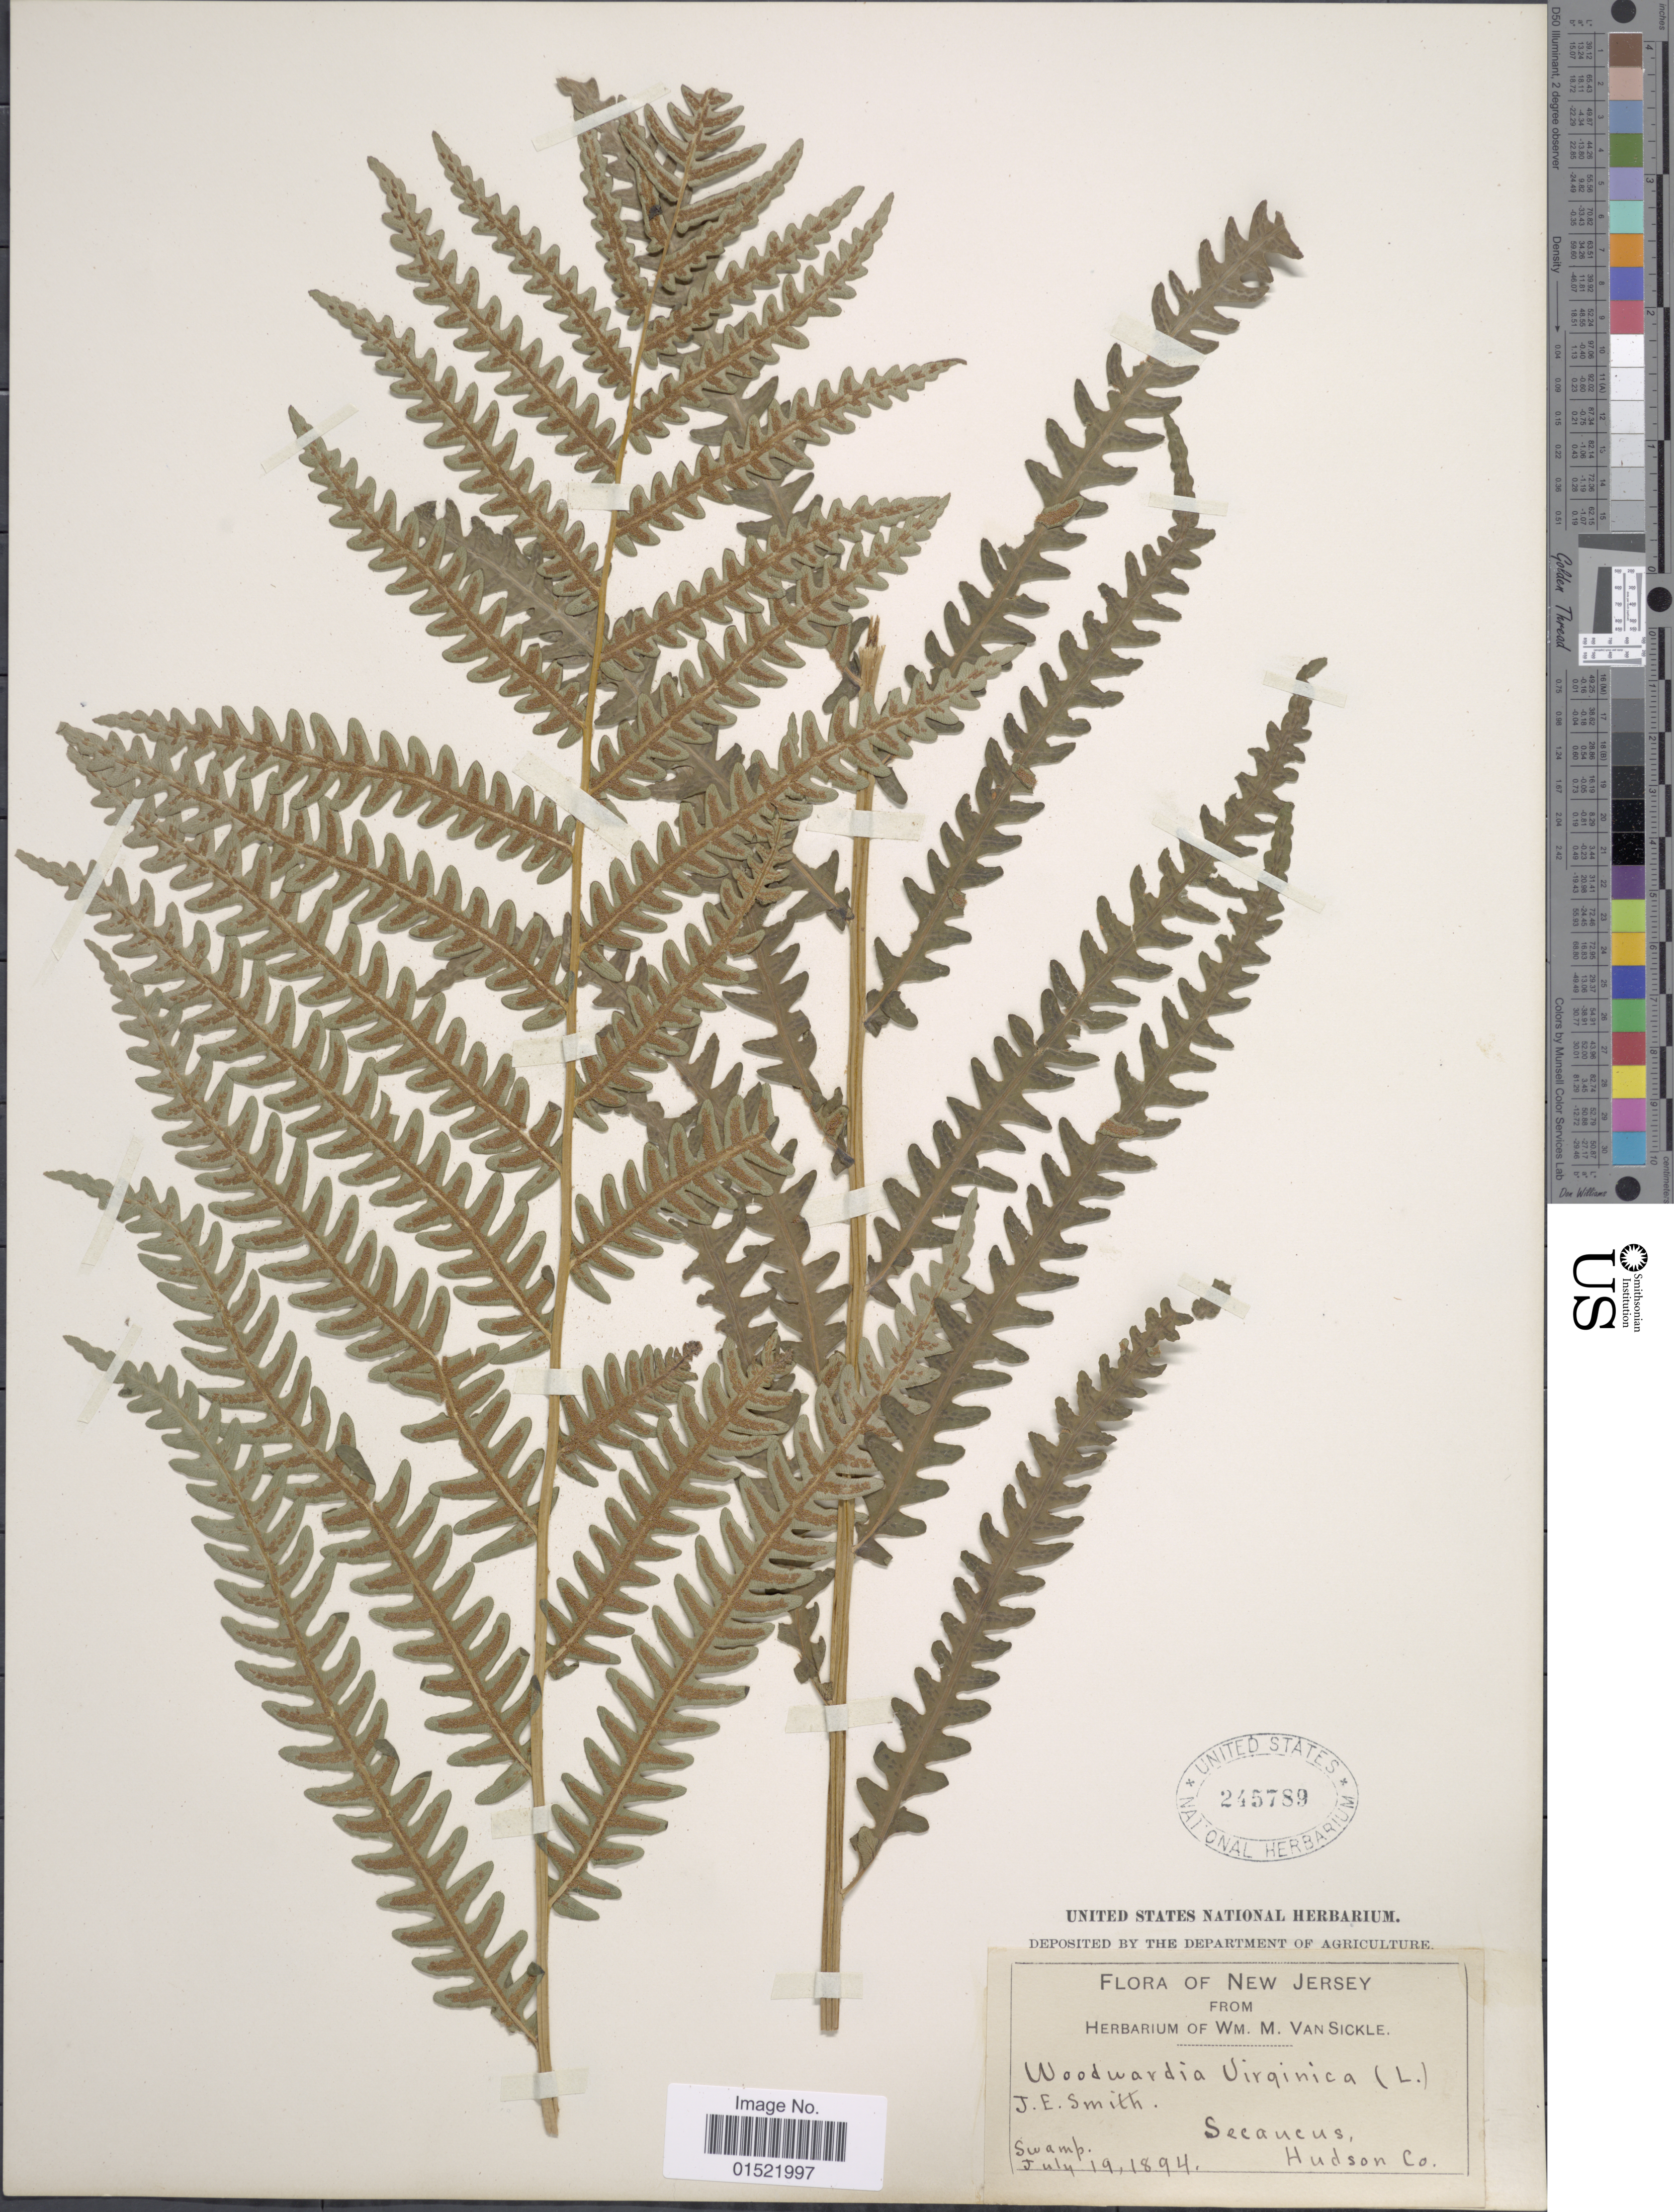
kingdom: Plantae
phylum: Tracheophyta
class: Polypodiopsida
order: Polypodiales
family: Blechnaceae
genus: Woodwardia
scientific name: Woodwardia virginica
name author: (L.) R.M. Sm.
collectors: J. Smith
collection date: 1894-07-19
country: United States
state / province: New Jersey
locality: Swamp, Secaucus, Hudson Co.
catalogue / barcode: US 245789